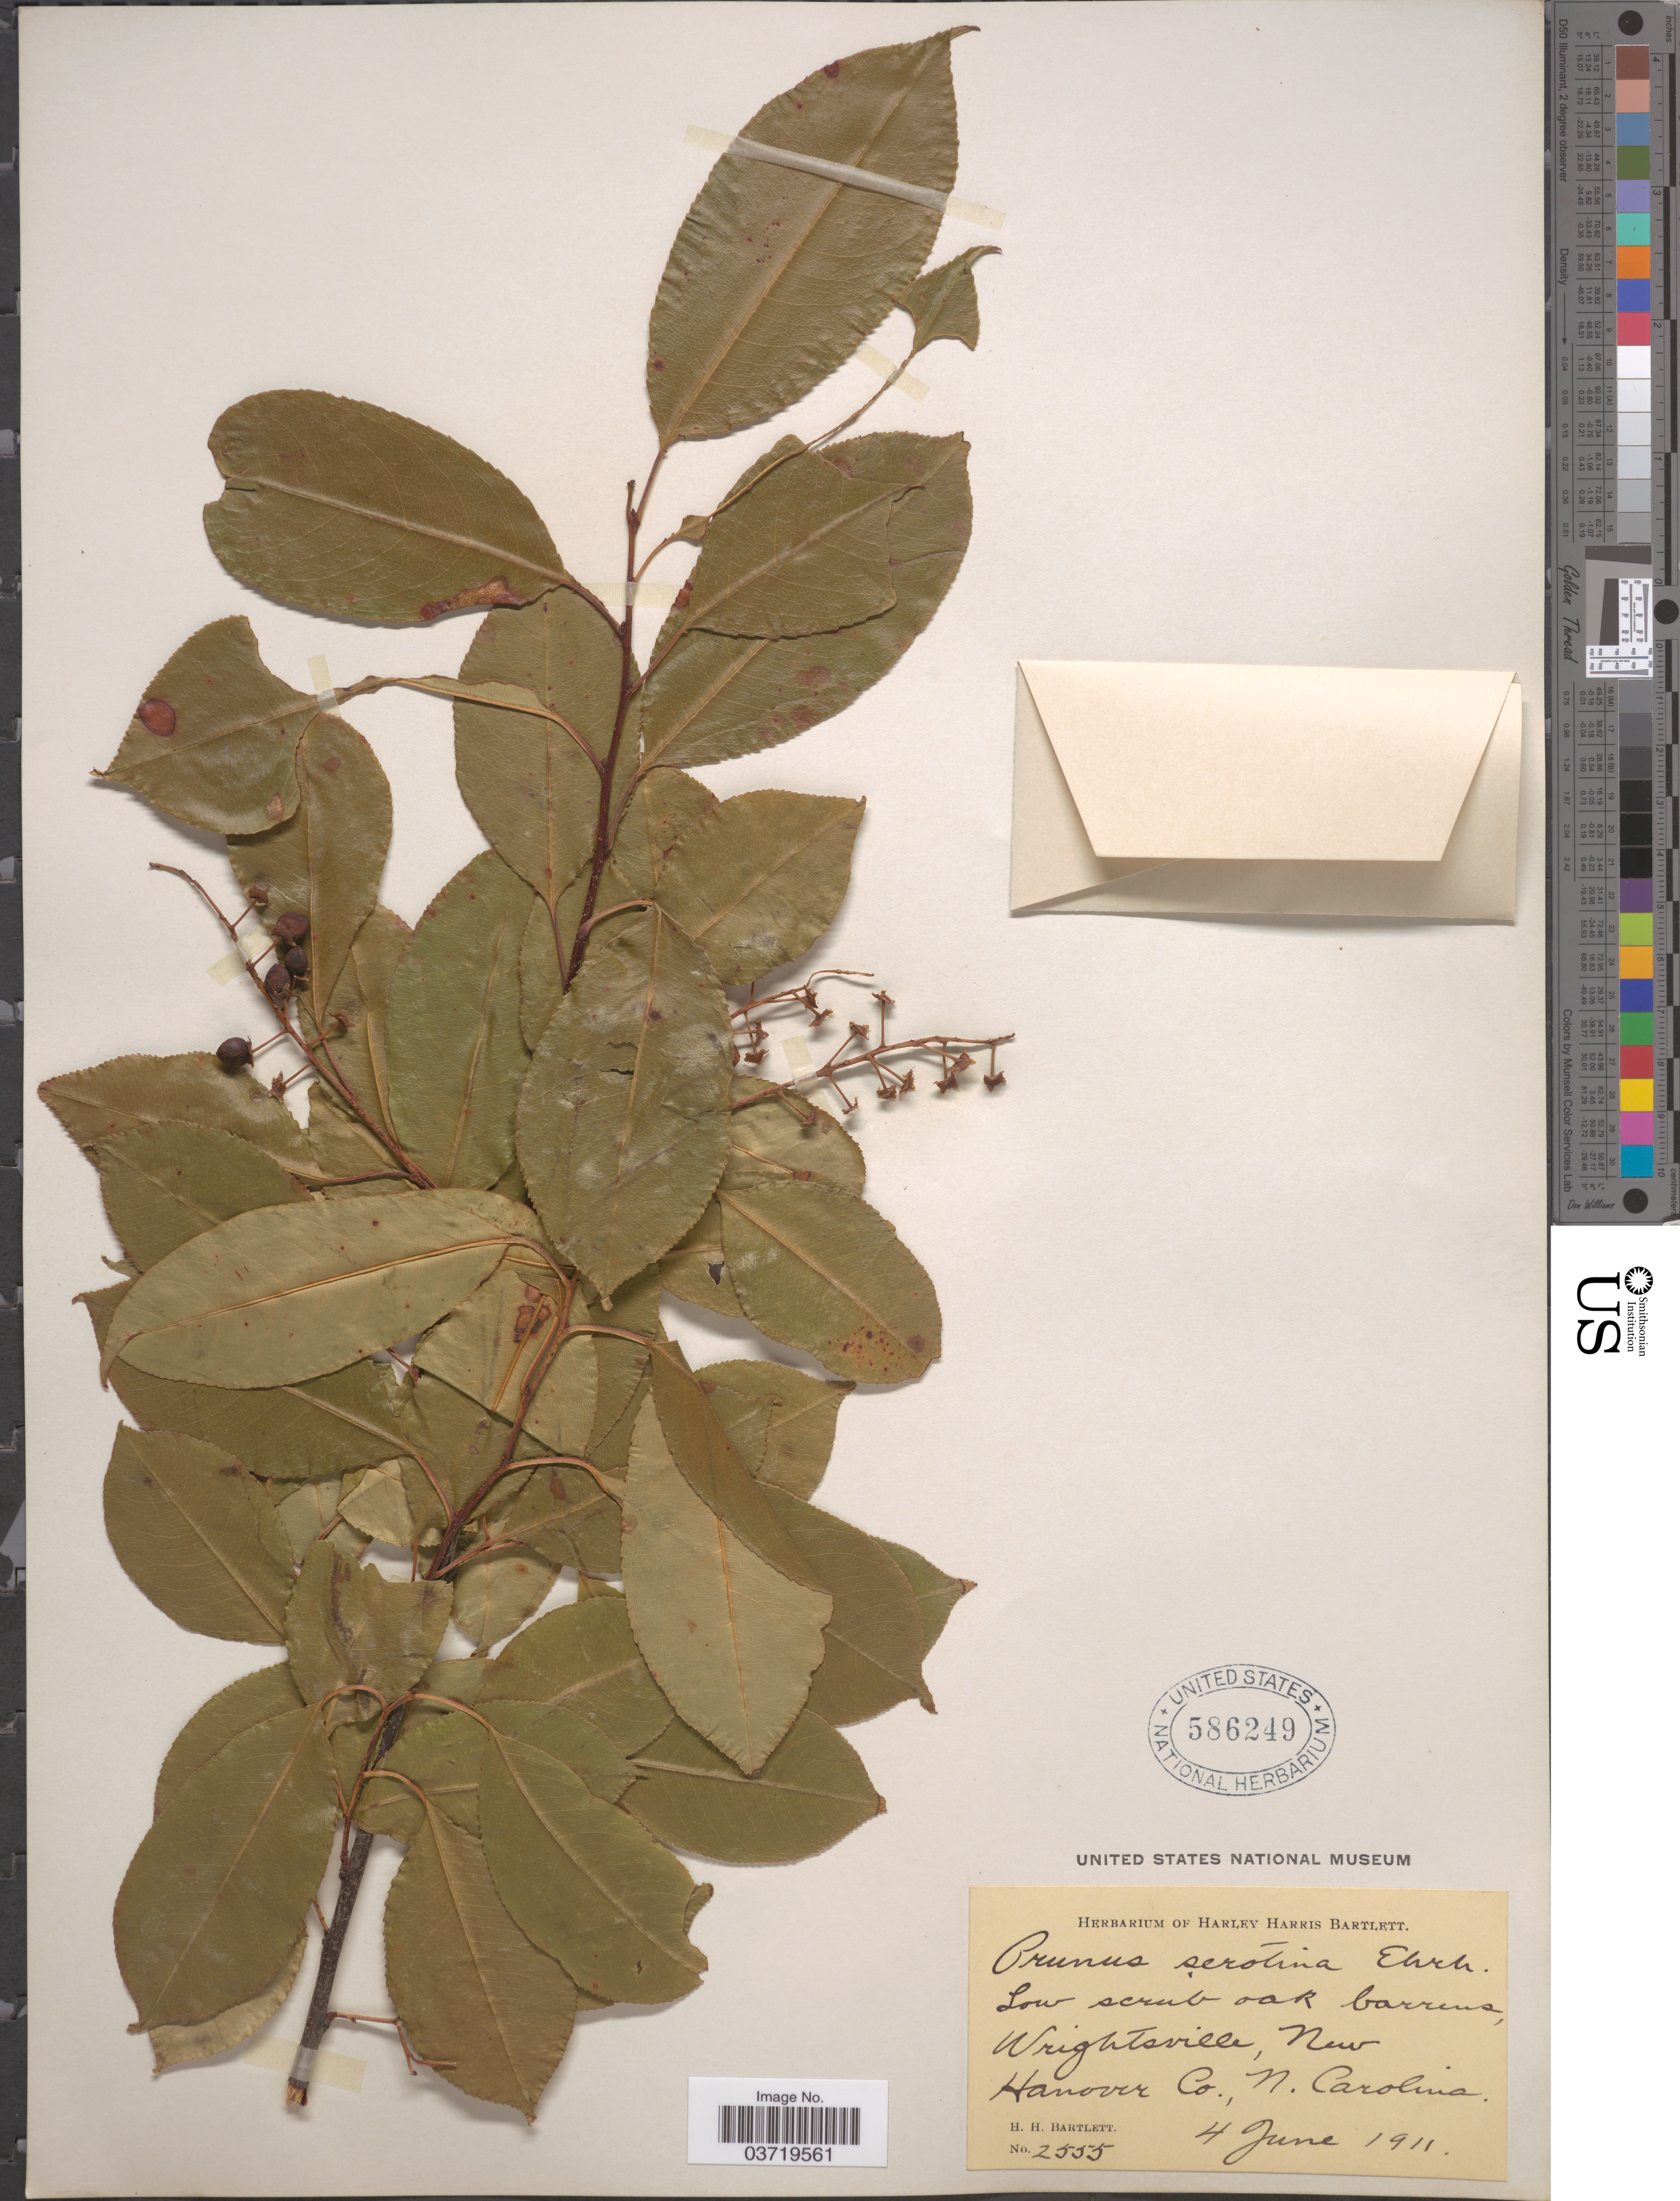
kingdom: Plantae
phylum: Tracheophyta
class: Magnoliopsida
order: Rosales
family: Rosaceae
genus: Prunus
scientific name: Prunus serotina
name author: Ehrh.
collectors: H. H. Bartlett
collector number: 2555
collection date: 1911-06-04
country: United States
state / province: North Carolina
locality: Wrightsville, New Hanover Co.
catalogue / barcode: US 586249